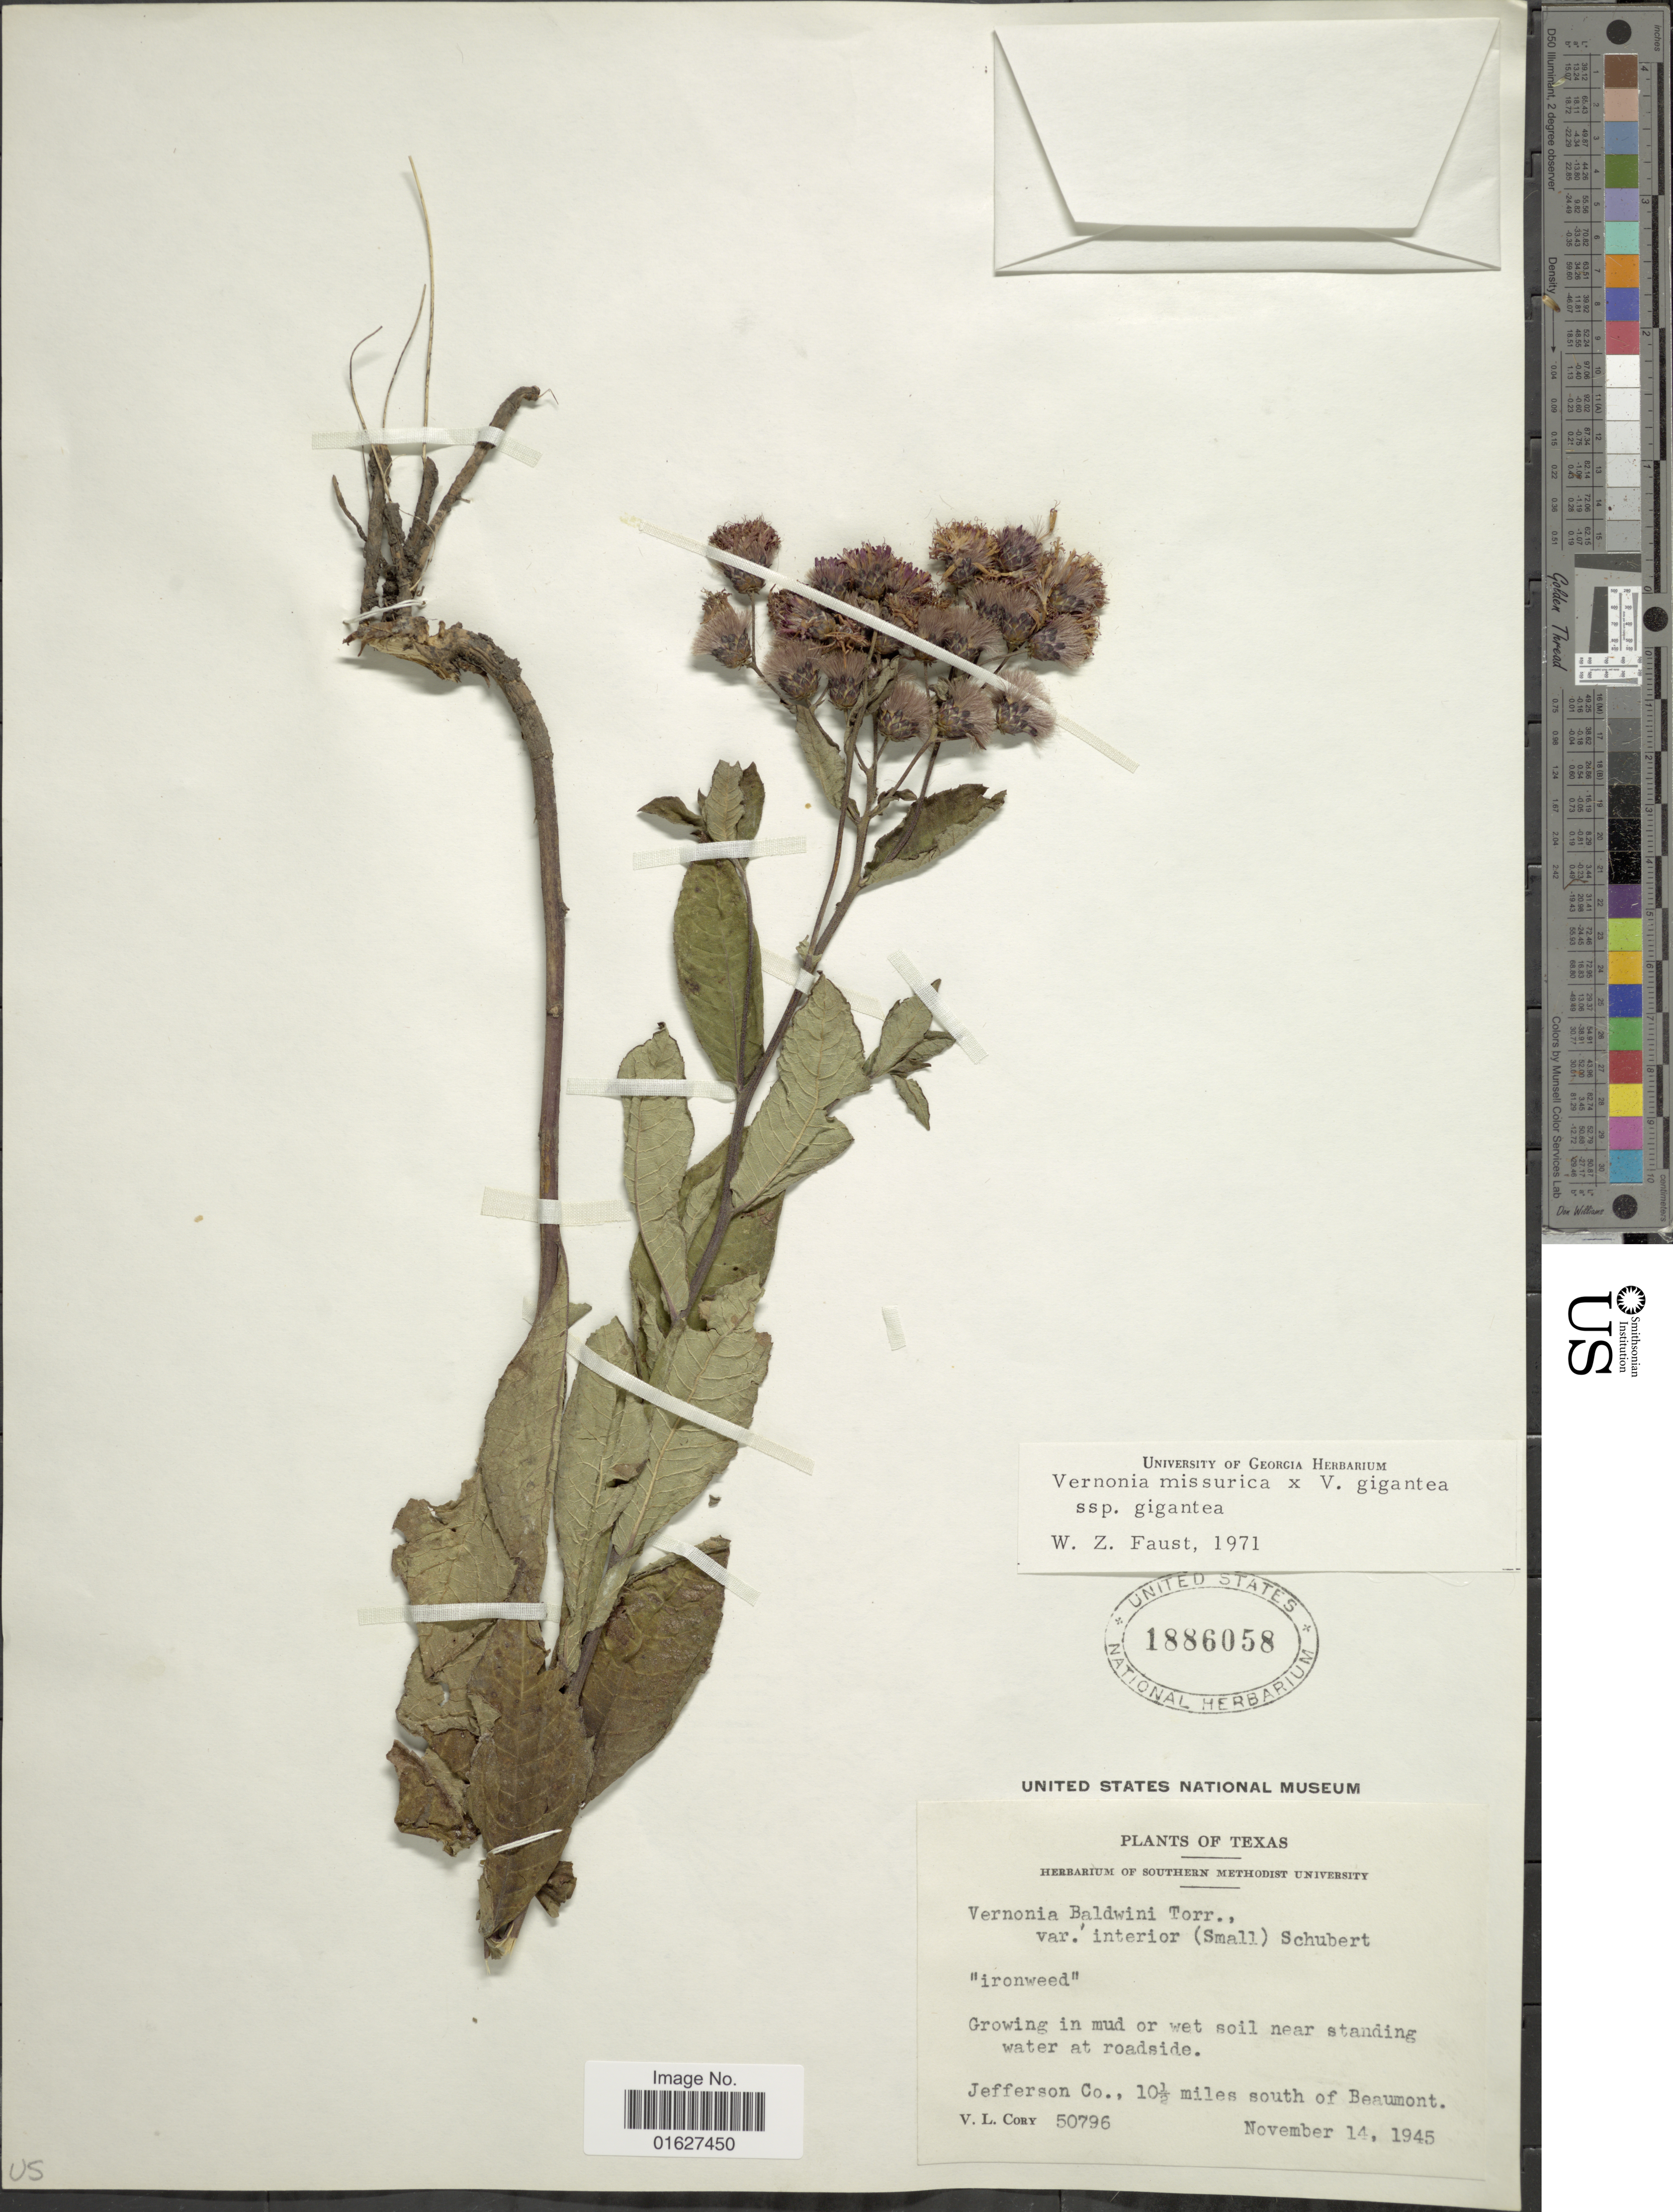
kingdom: Plantae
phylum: Tracheophyta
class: Magnoliopsida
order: Asterales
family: Asteraceae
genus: Vernonia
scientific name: Vernonia missurica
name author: Raf.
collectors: V. Cory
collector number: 50796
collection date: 1945-11-14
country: United States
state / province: Texas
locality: Texas. in mud or wet soil near standing water at road side. Jefferson Co., 10.5 miles south of Beaumont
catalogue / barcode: US 1886058